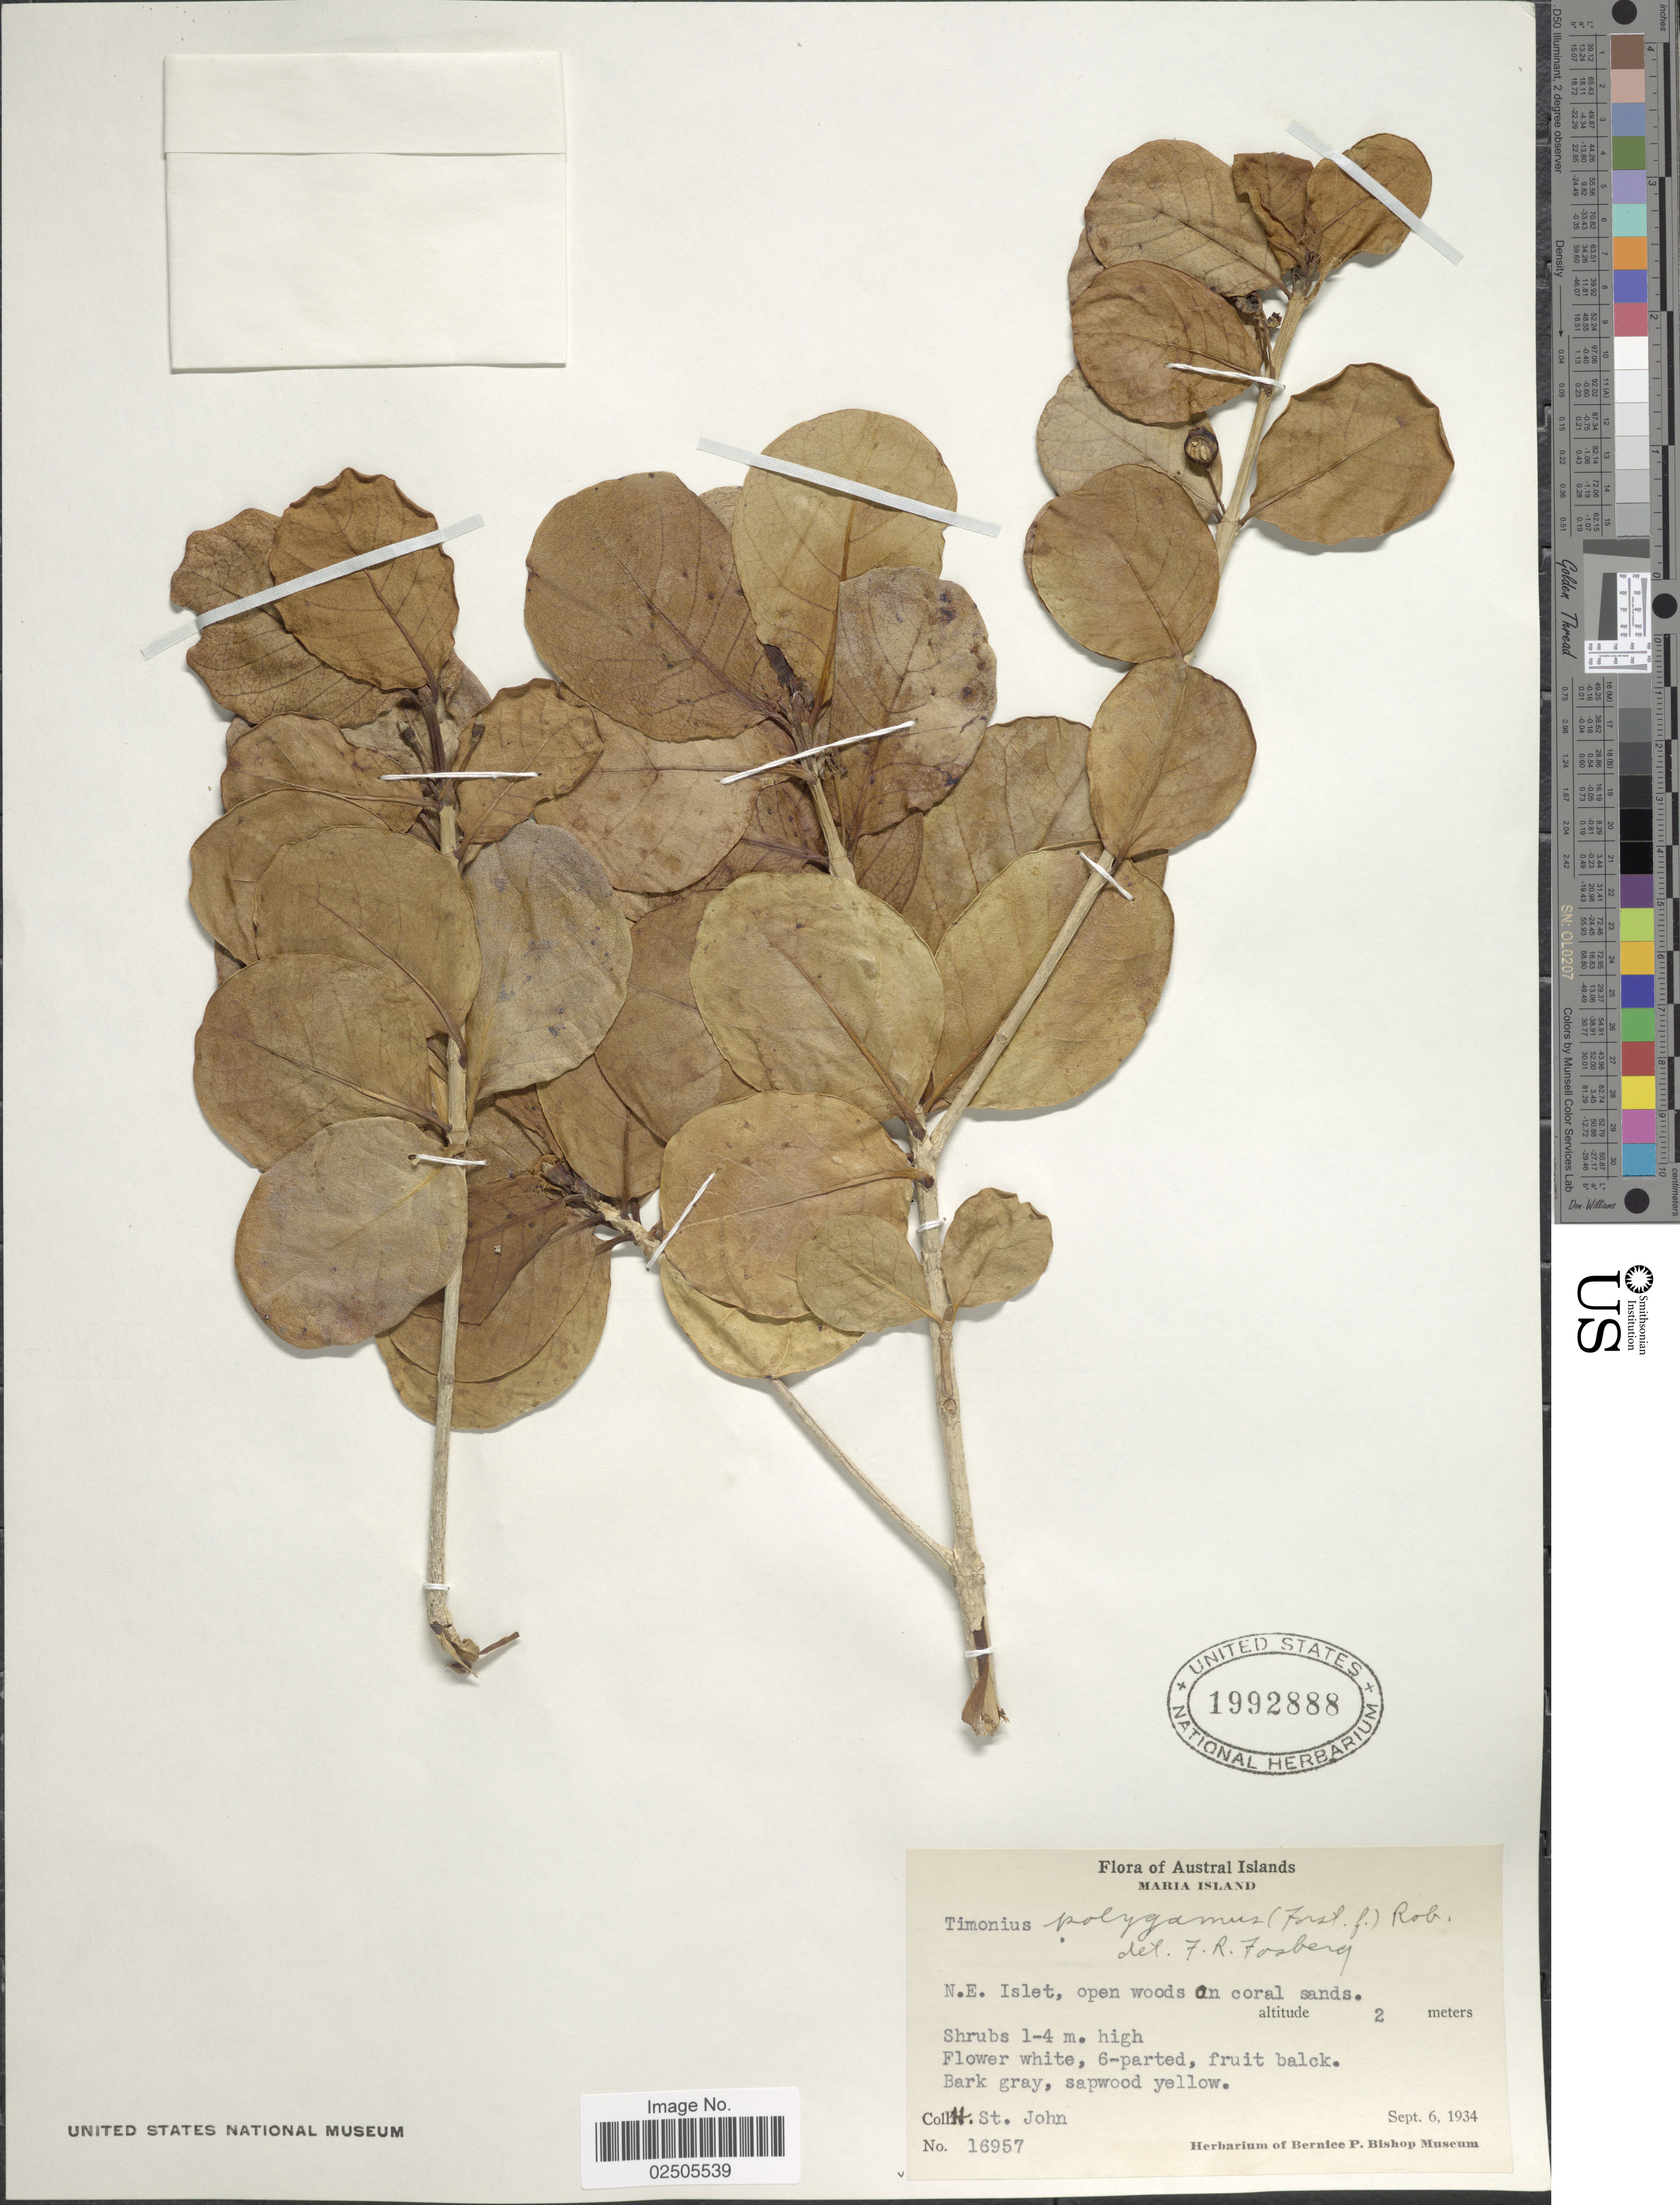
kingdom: Plantae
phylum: Tracheophyta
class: Magnoliopsida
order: Gentianales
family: Rubiaceae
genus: Timonius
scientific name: Timonius polygamus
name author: (G. Forst.) Rob.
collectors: H. St. John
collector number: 16957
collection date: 1934-09-06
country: French Polynesia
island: Maria Atoll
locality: Austral Islands, Maria Island, N.E. Islet, open woods on coral sands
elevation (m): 2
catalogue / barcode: US 1992888